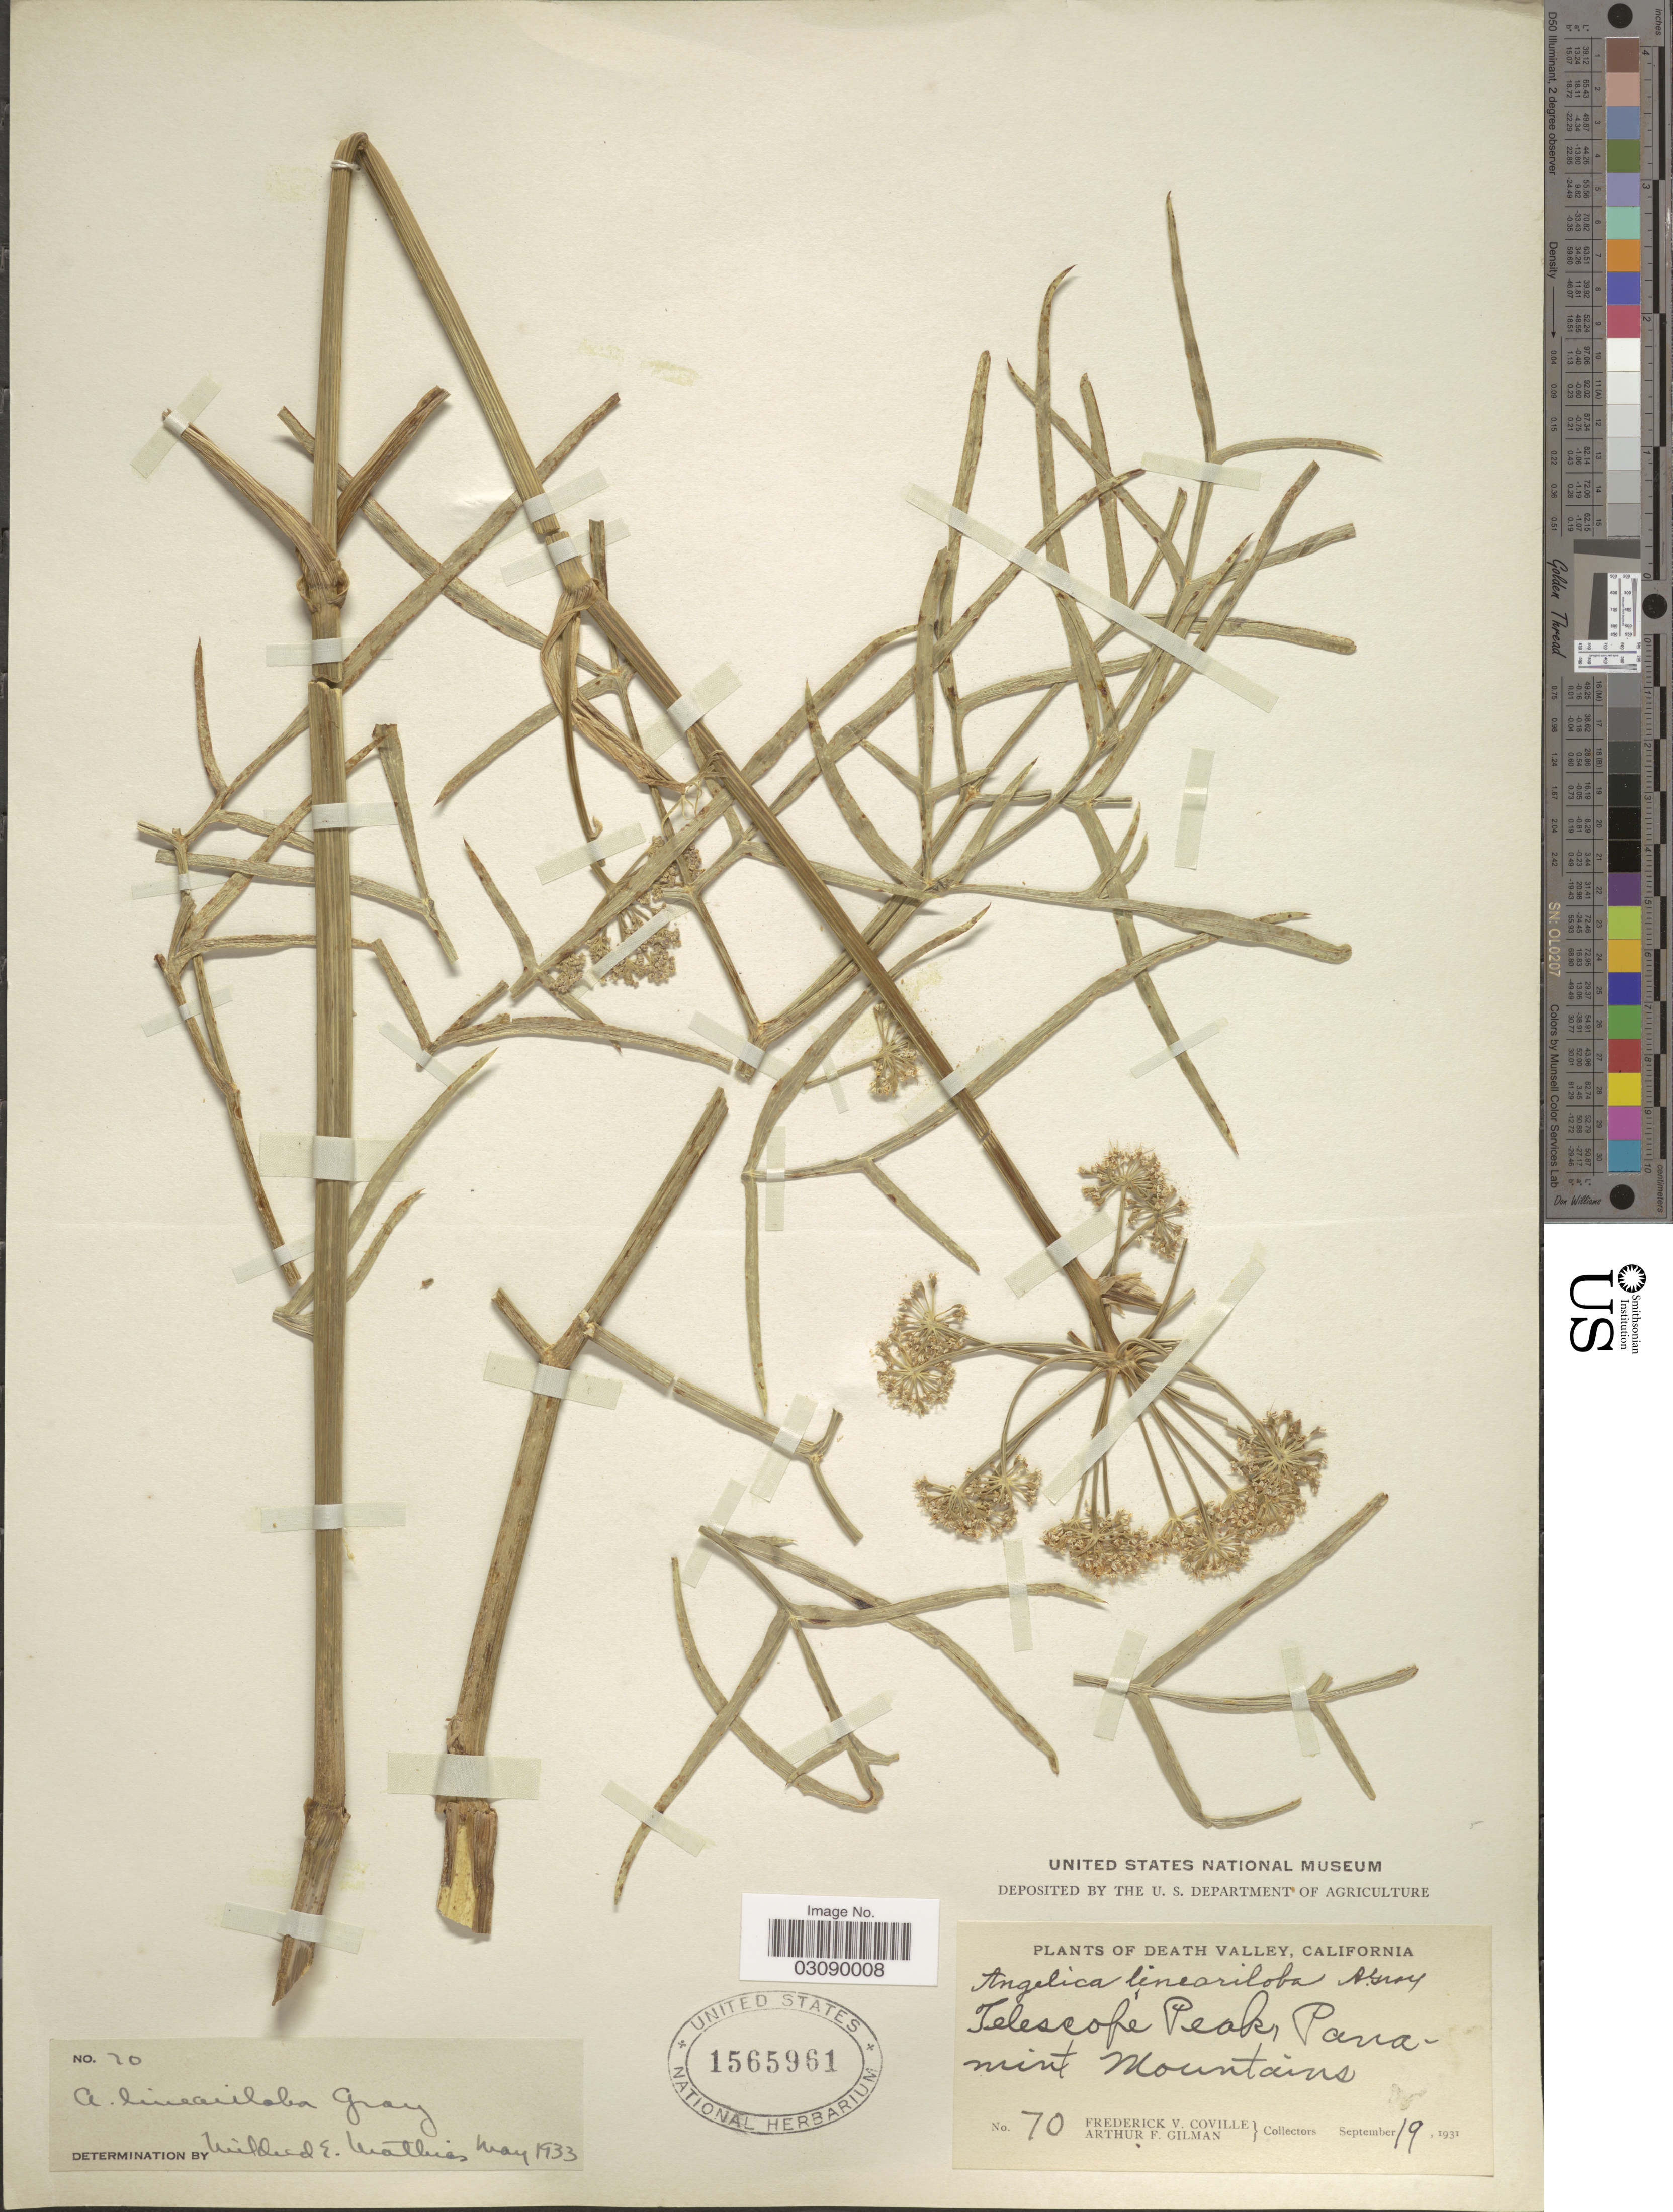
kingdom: Plantae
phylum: Tracheophyta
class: Magnoliopsida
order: Apiales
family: Apiaceae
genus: Angelica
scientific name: Angelica lineariloba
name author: A. Gray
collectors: F. V. Coville & A. Gilman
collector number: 70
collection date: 1931-09-19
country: United States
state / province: California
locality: Death Valley. Telescope Peak, Panamint Mountains.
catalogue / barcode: US 1565961